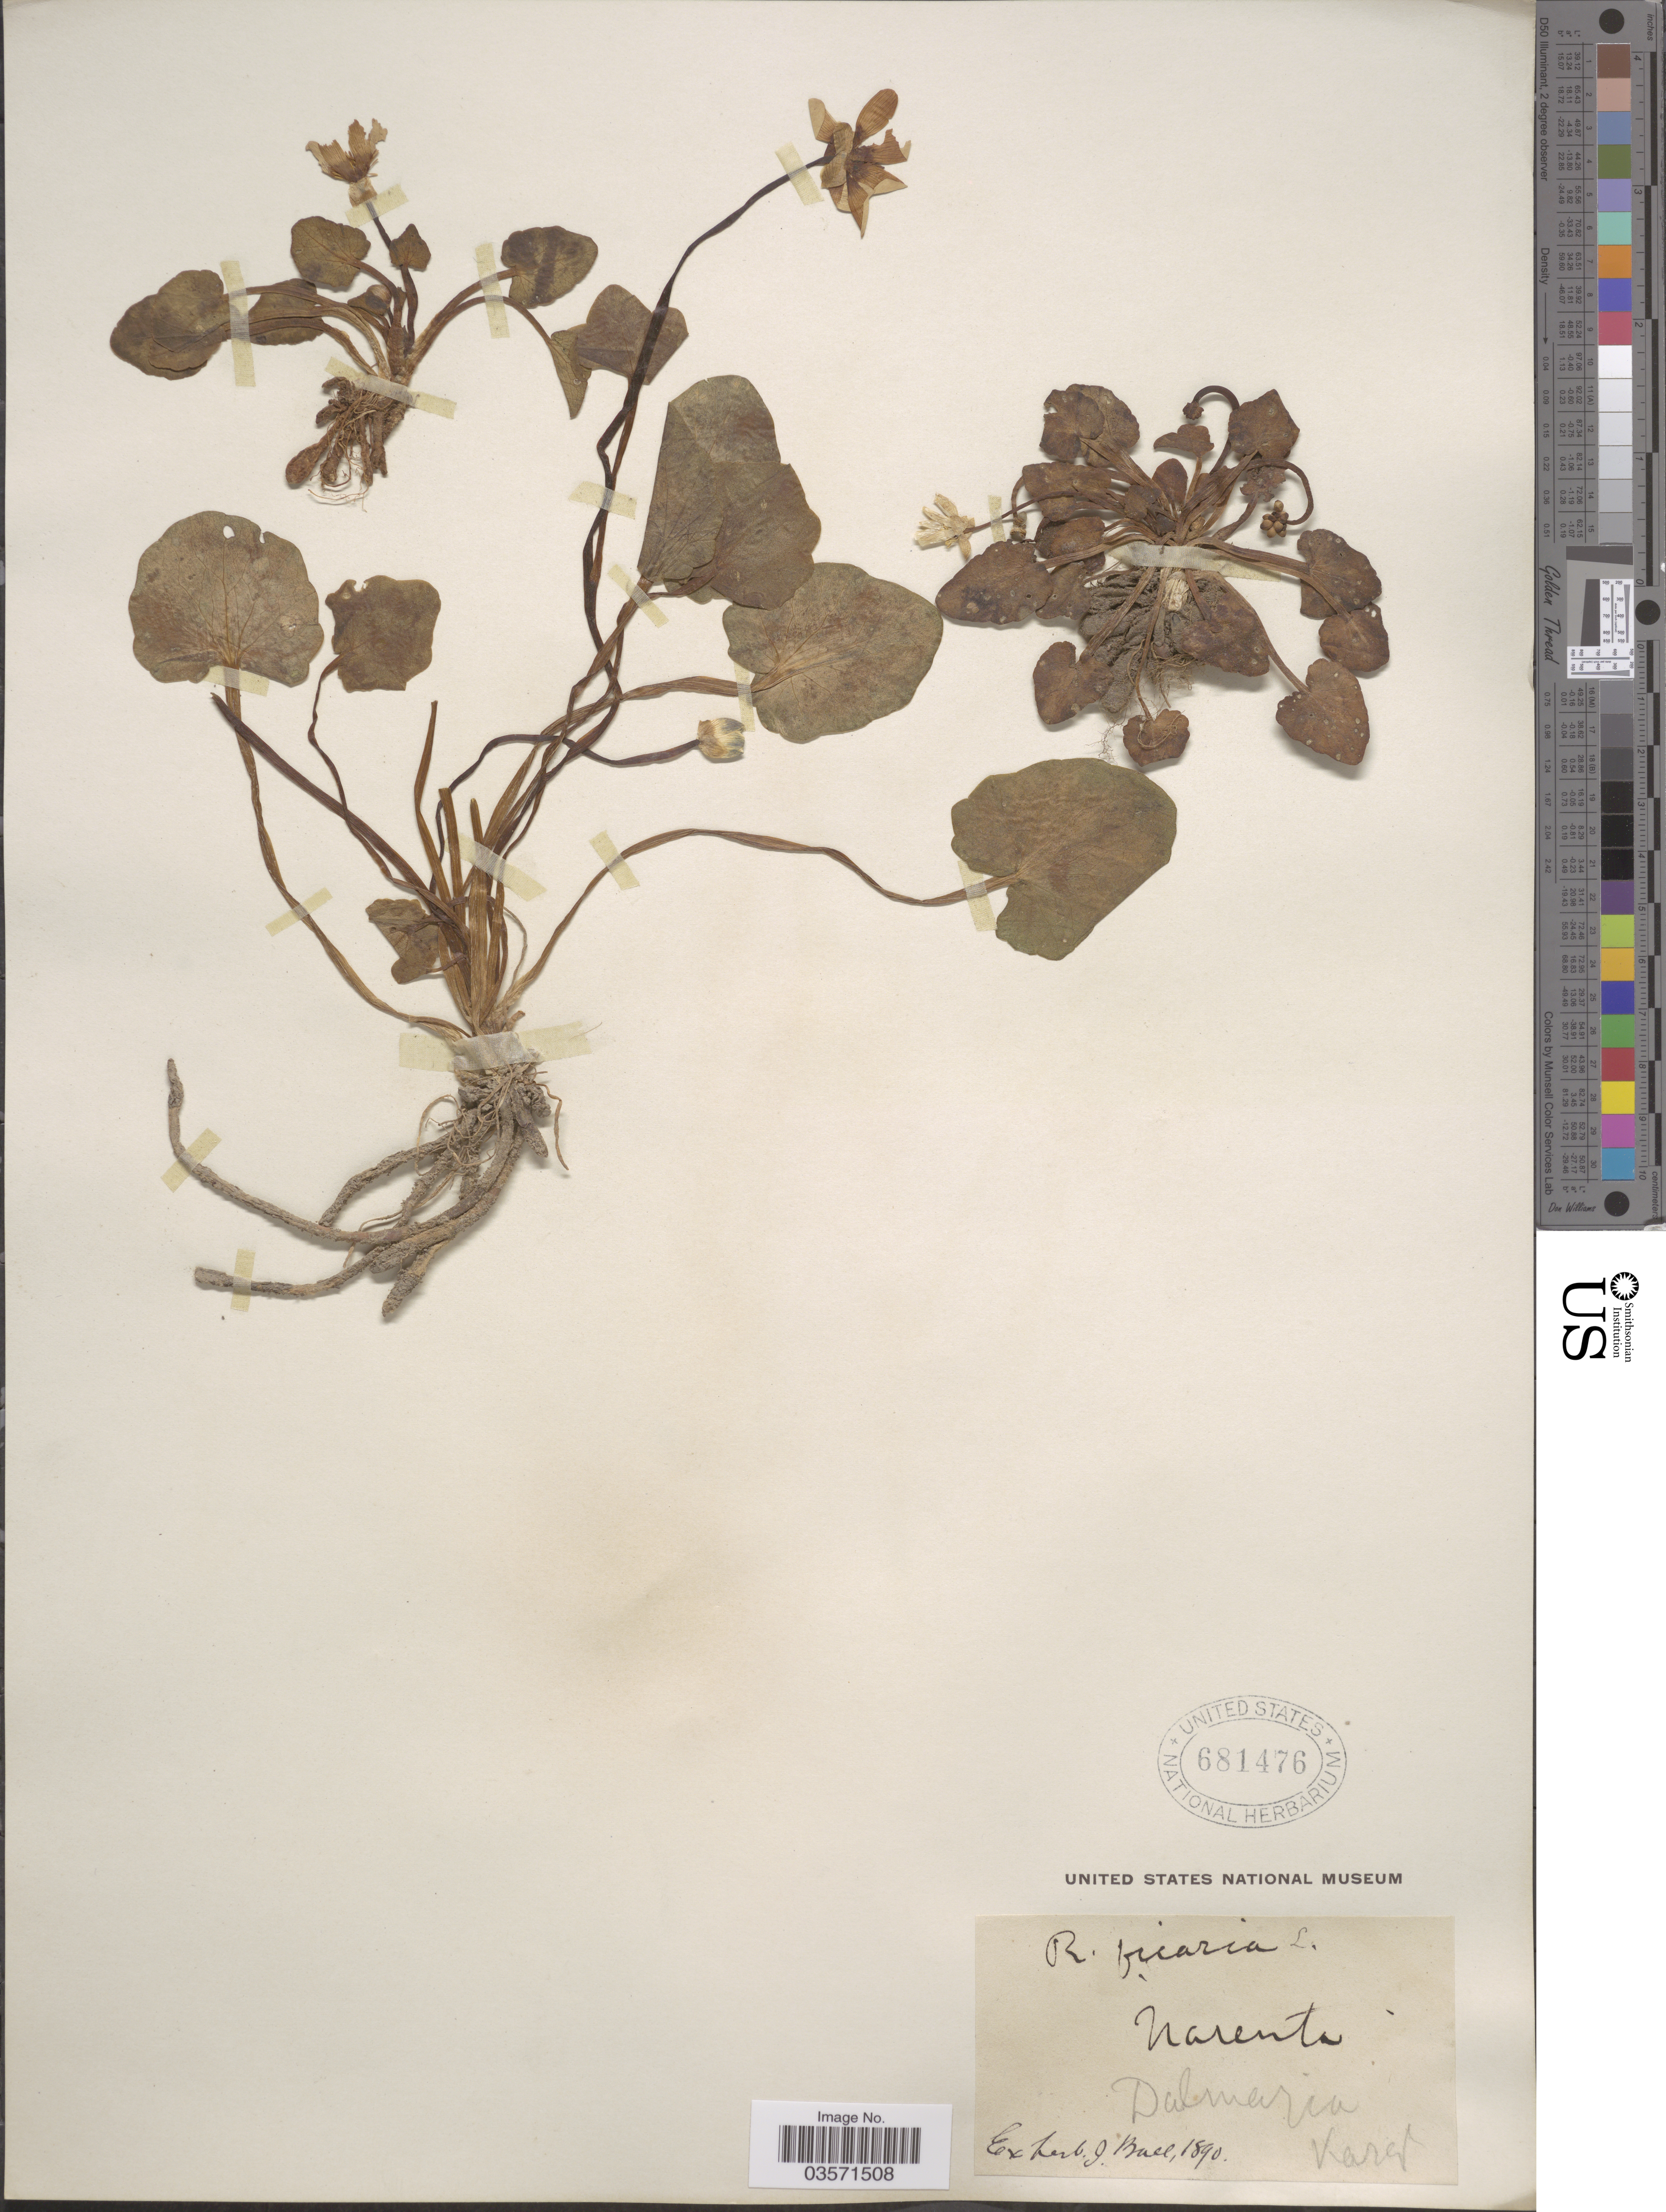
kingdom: Plantae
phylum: Tracheophyta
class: Magnoliopsida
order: Ranunculales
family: Ranunculaceae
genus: Ficaria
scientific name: Ficaria verna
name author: Huds.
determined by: Strong, M. T., (US), Smithsonian Institution - National Museum of Natural History (UNITED STATES)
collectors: Kargl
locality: Dalmatia.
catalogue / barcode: US 681476